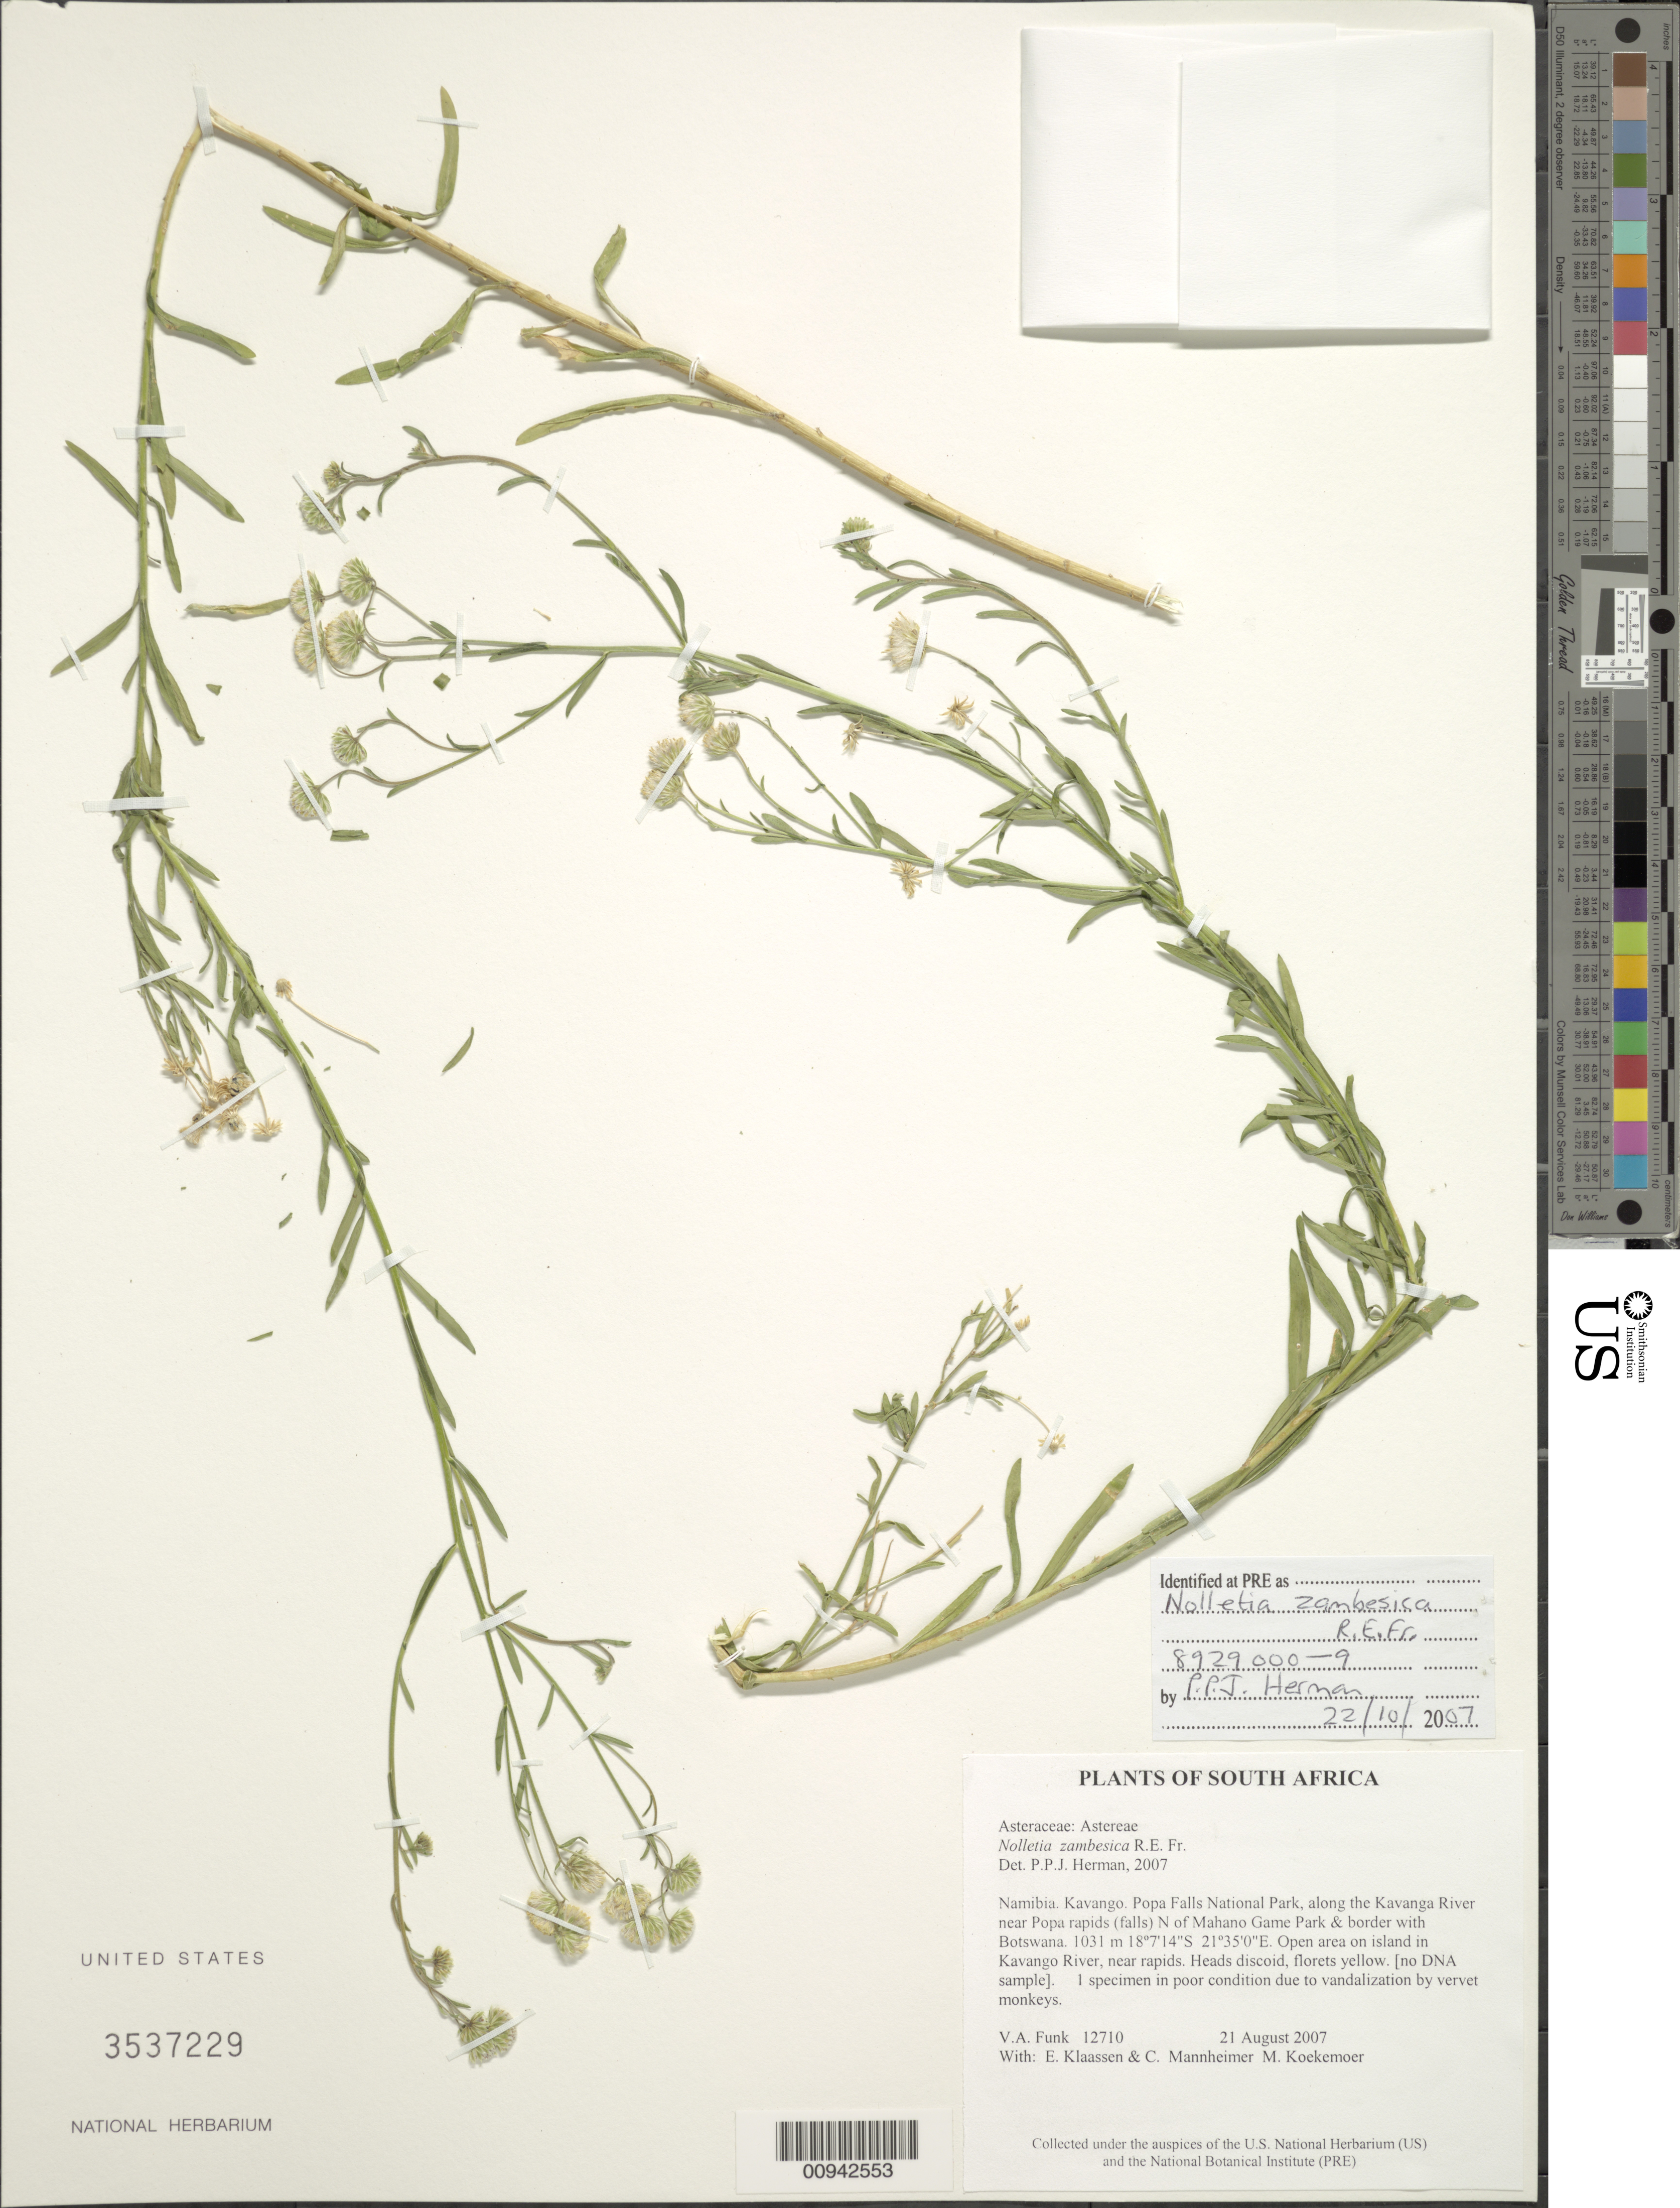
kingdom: Plantae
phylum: Tracheophyta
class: Magnoliopsida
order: Asterales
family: Asteraceae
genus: Nolletia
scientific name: Nolletia zambesica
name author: R.E. Fr.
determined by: Herman, P. P. J.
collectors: V. Funk, M. Koekemoer, E. S. Klaassen & C. A. Mannheimer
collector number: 12710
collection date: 2007-08-21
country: Namibia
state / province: Kavango East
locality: Popa Falls National Park, along the Kavanga River near Popa rapids (falls) N of Mahano Game Park & border with Botswana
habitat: Open area on island in Kavango River, near rapids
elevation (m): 1031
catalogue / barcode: US 3537229